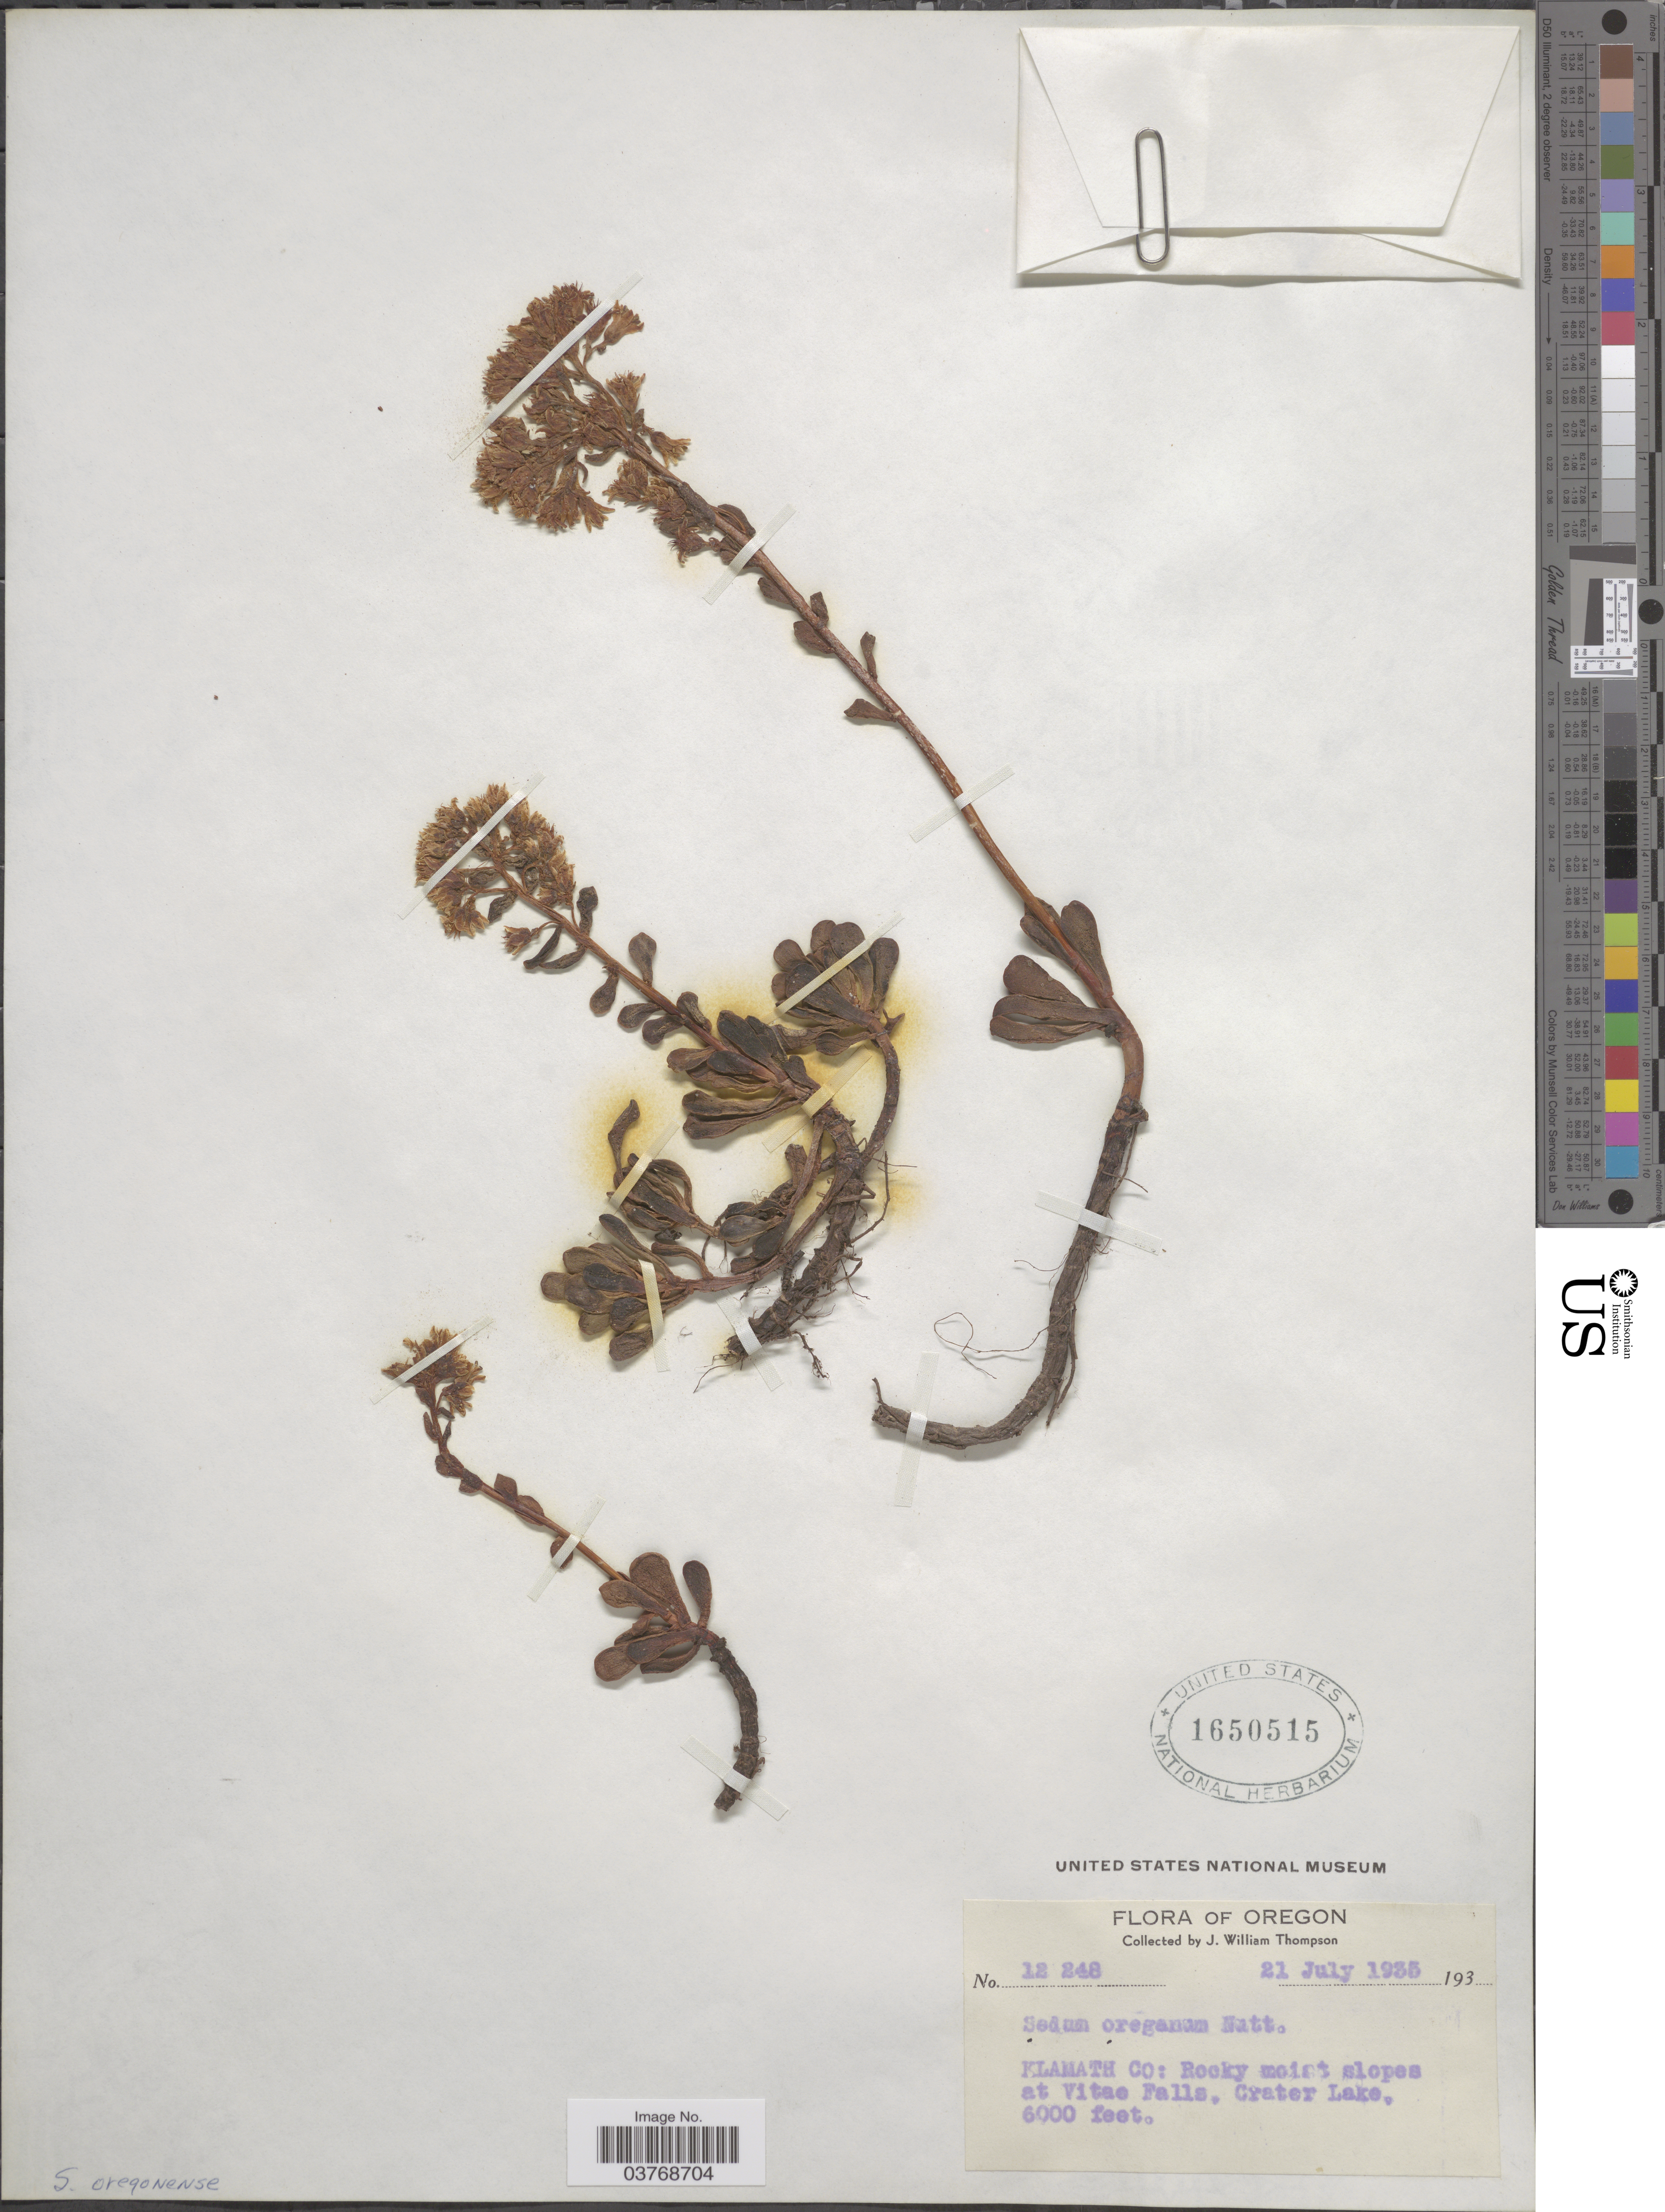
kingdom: Plantae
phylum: Tracheophyta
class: Magnoliopsida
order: Saxifragales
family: Crassulaceae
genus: Sedum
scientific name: Sedum oreganum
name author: Nutt.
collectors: J. W. Thompson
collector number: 12248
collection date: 1935-07-21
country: United States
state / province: Oregon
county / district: Klamath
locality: Klamath Co: Rocky moist slopes at Vitae Falls. Crater Lake.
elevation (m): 1829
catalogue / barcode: US 1650515